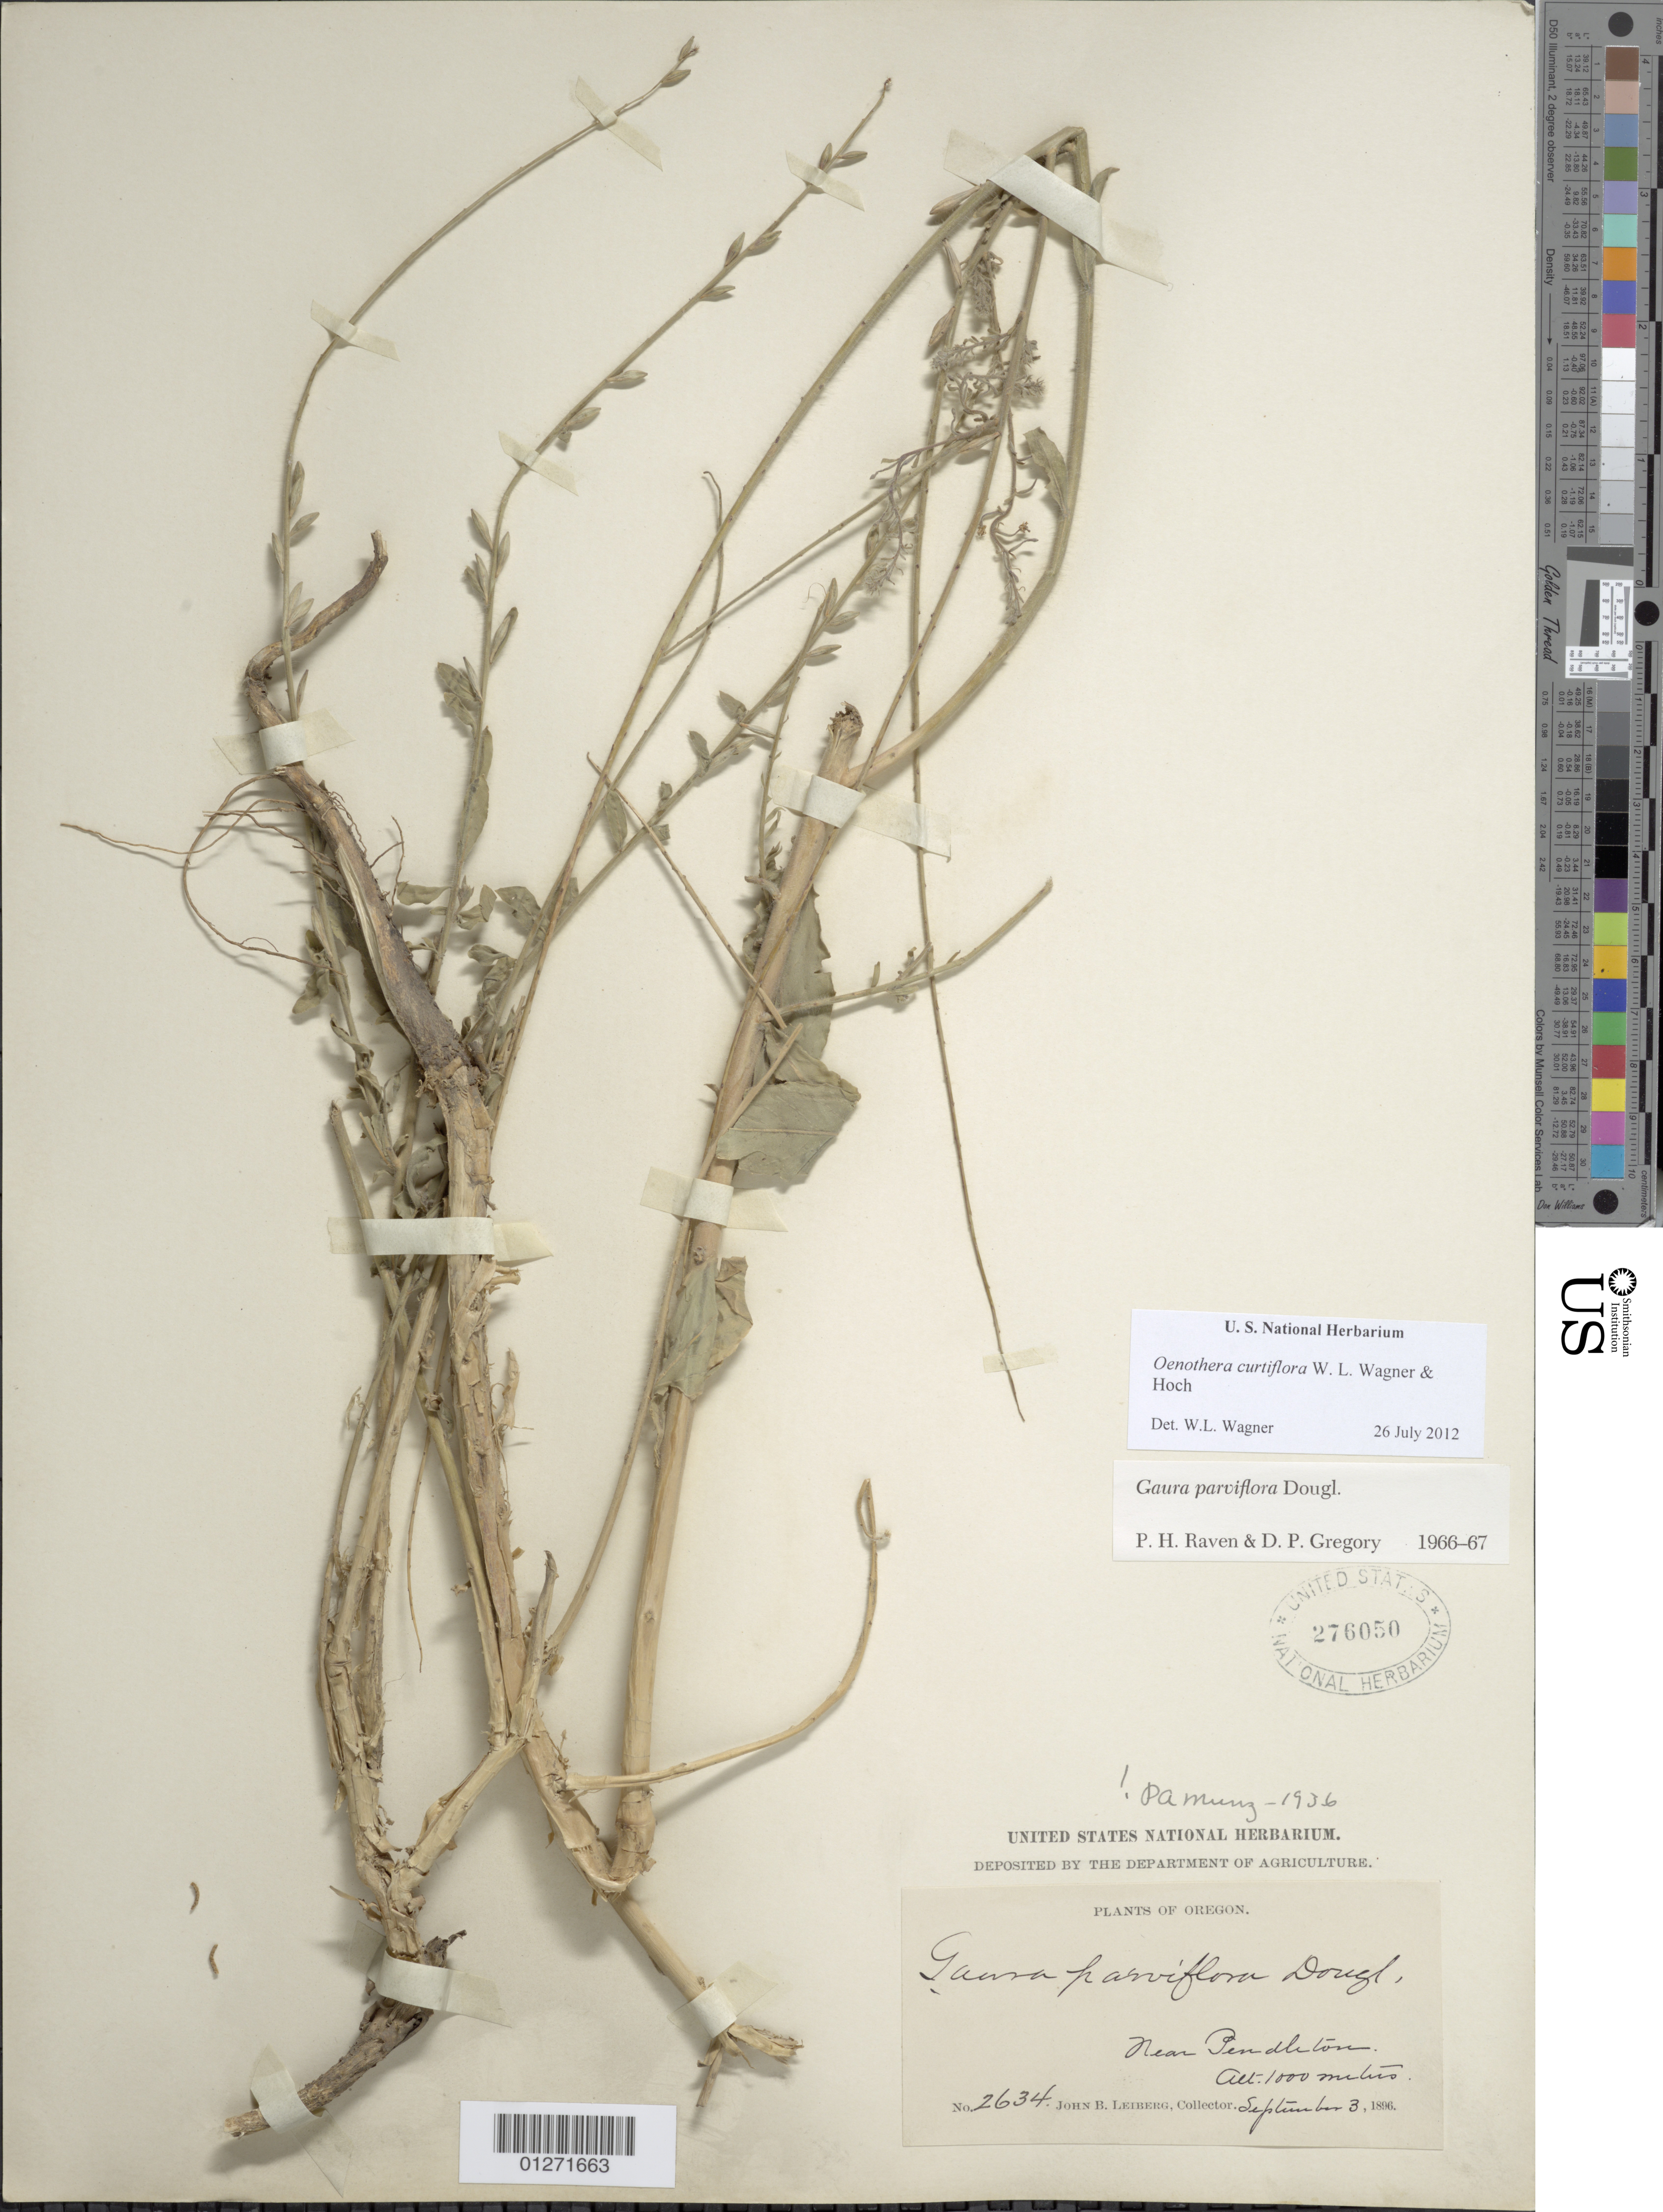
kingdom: Plantae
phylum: Tracheophyta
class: Magnoliopsida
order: Myrtales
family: Onagraceae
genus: Oenothera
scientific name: Oenothera curtiflora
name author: W.L. Wagner & Hoch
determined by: Wagner, W. L., (BOT), Smithsonian Institution - National Museum of Natural History (UNITED STATES)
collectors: J. Leiberg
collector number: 2634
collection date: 1896-09-03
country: United States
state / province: Oregon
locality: Near Pendleton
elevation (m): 305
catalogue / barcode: US 276050